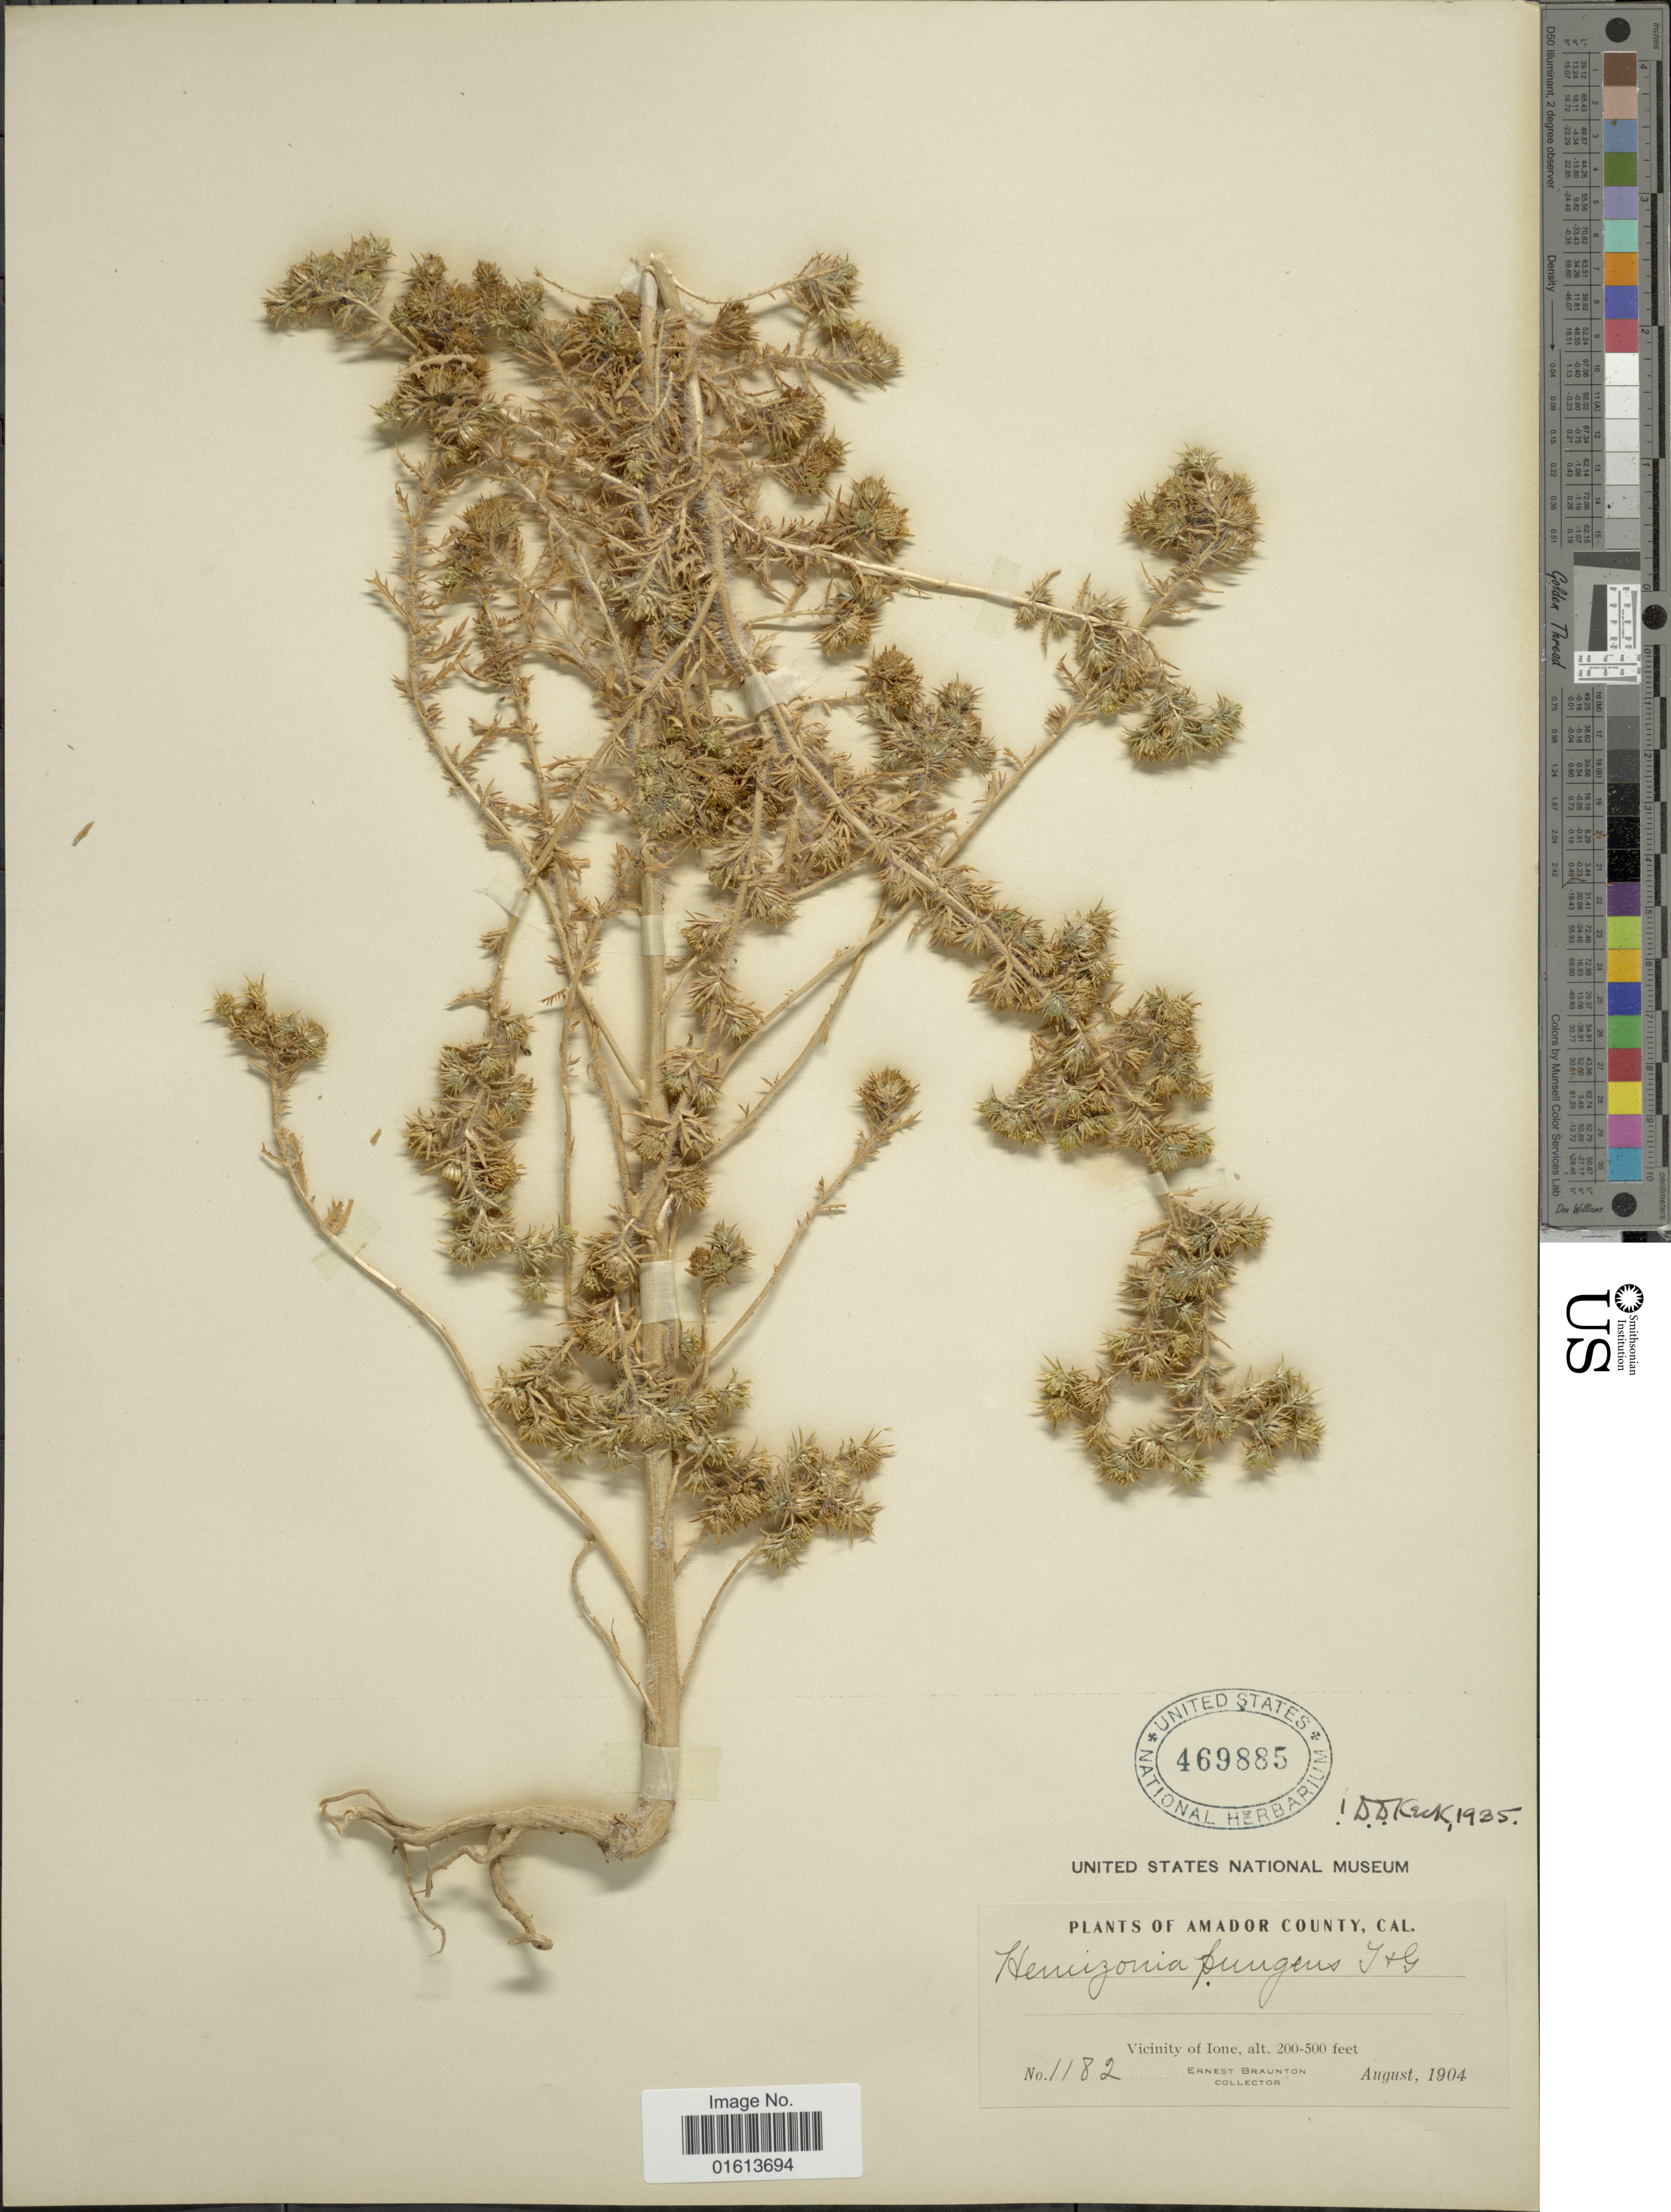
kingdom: Plantae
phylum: Tracheophyta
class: Magnoliopsida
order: Asterales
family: Asteraceae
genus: Centromadia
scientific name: Centromadia pungens subsp. pungens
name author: Hook. & Arn.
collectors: E. Braunton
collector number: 1182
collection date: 1904-08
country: United States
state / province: California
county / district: Amador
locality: Amador County, Cal. Vicinity of Ione.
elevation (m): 61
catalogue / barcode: US 469885